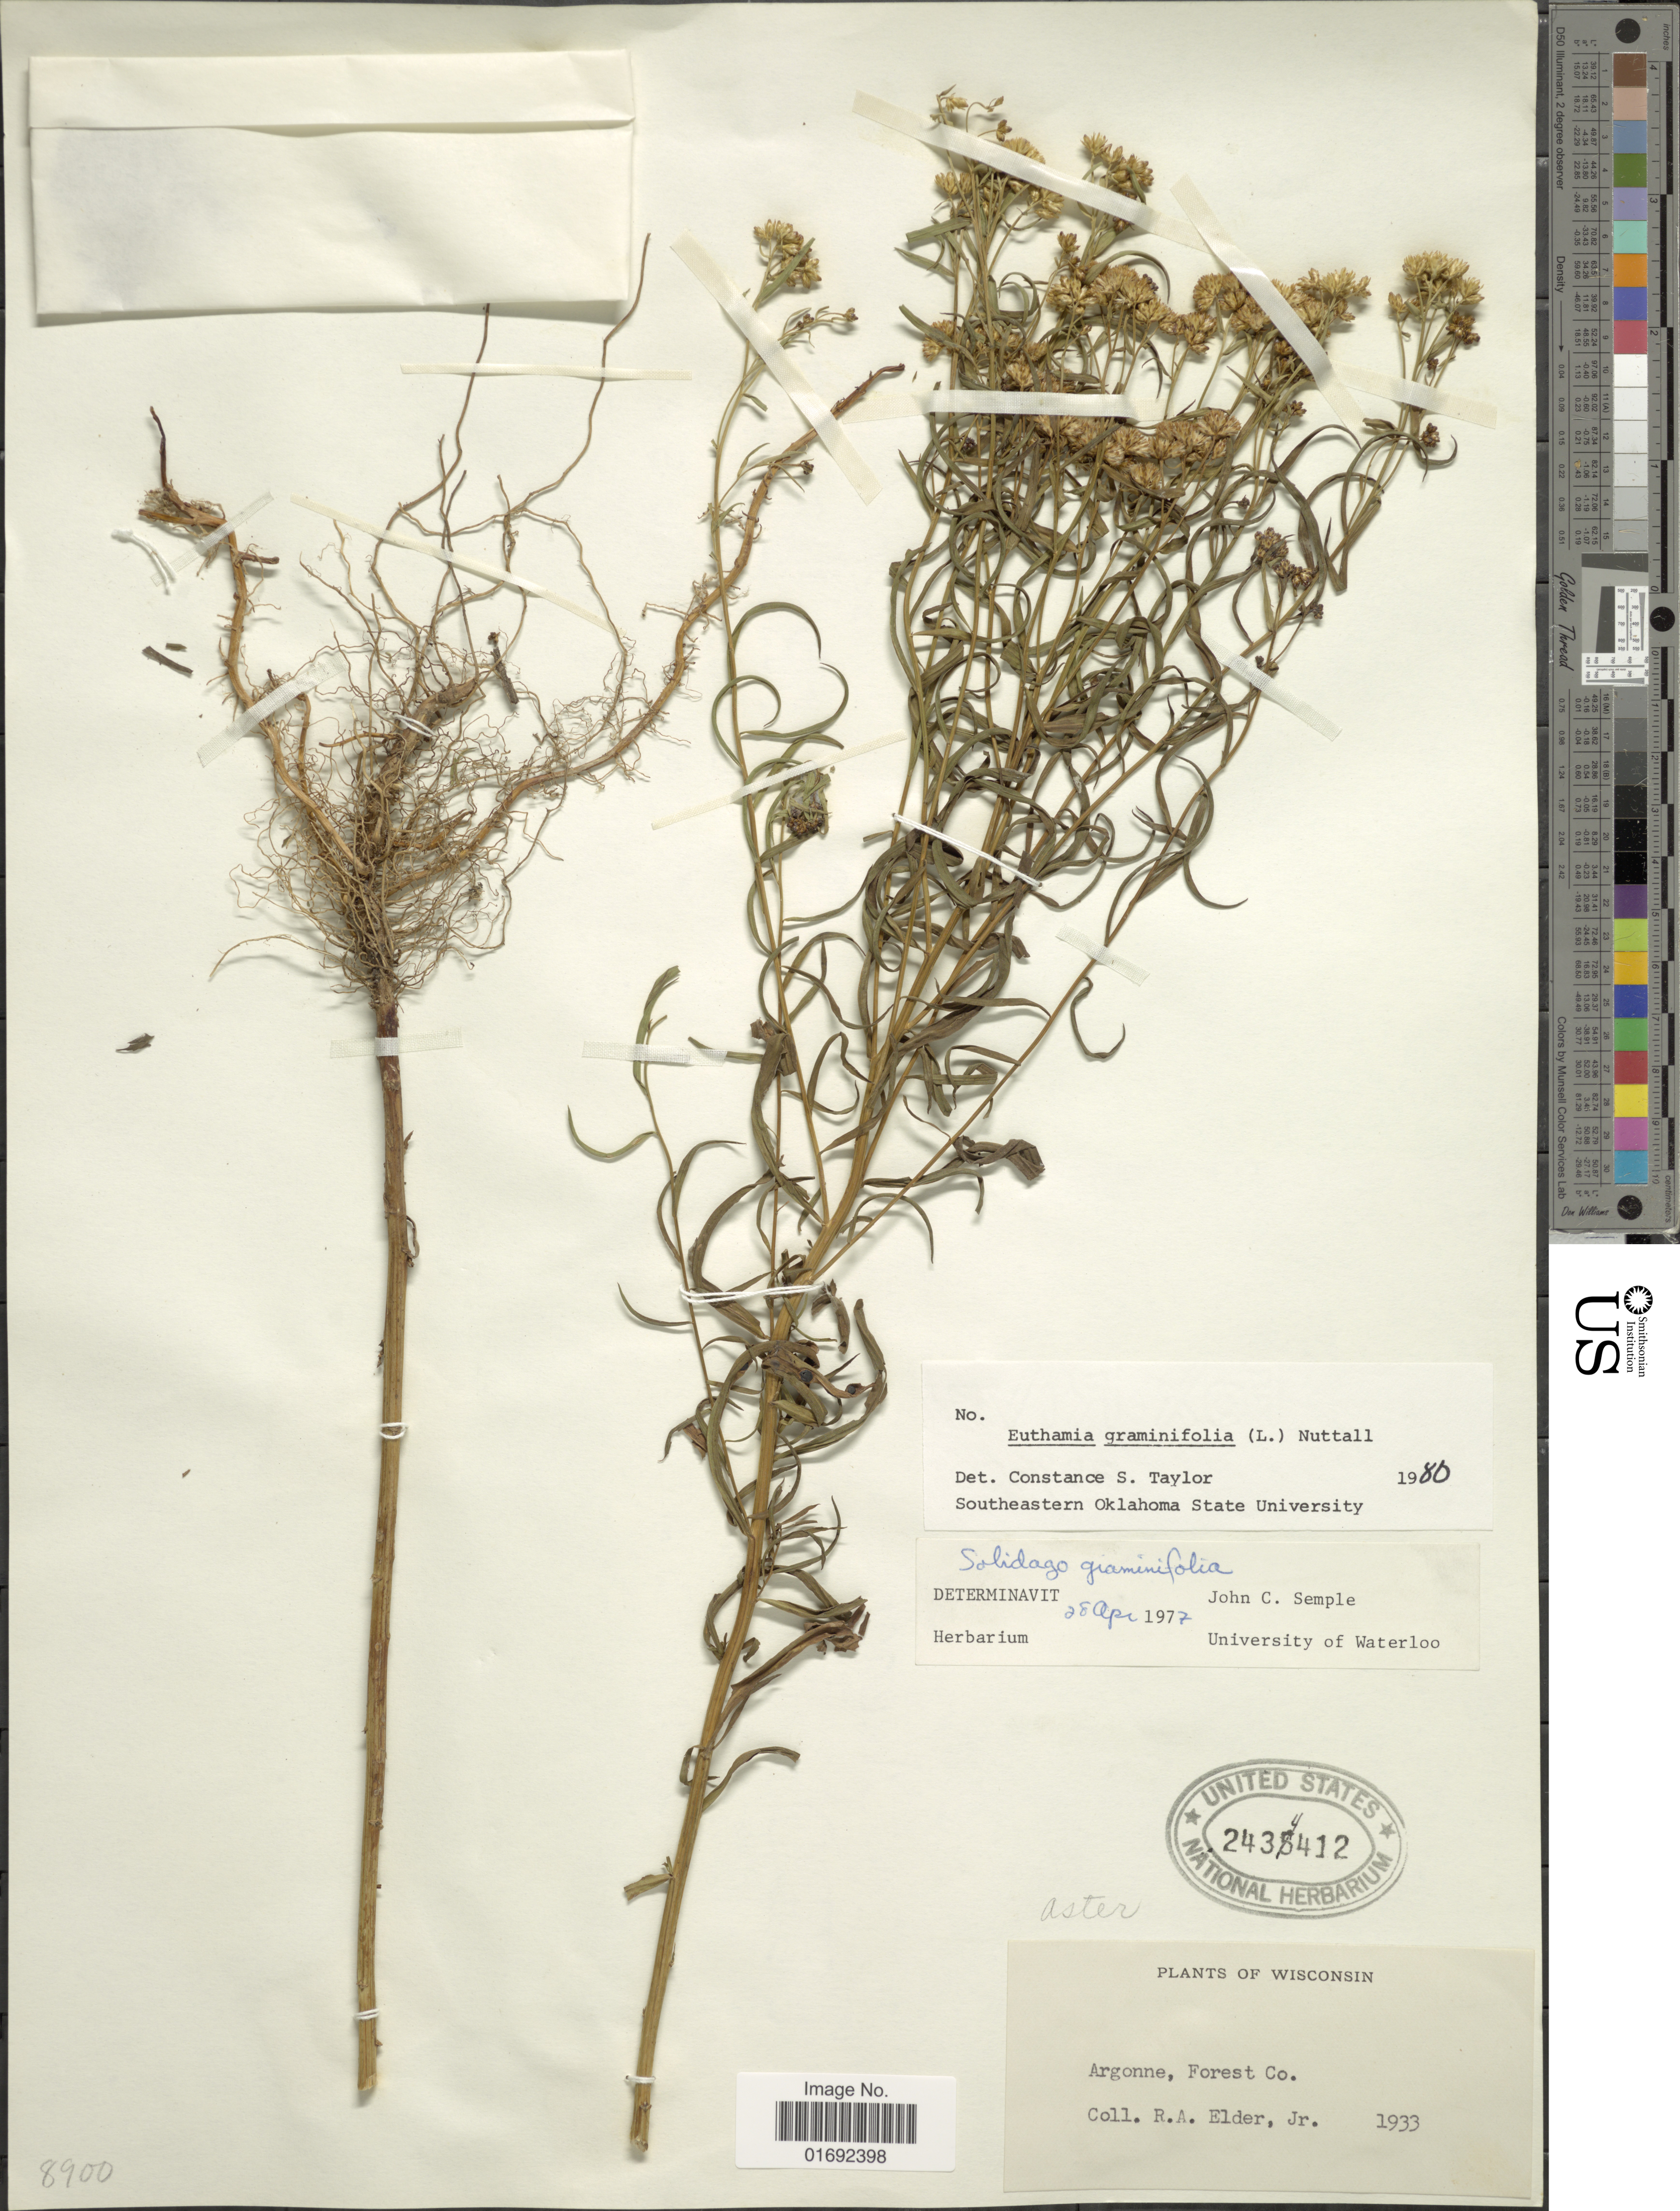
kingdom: Plantae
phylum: Tracheophyta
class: Magnoliopsida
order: Asterales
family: Asteraceae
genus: Euthamia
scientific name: Euthamia graminifolia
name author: (L.) Nutt.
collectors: R. Elder Jr.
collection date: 1933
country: United States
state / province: Wisconsin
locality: Argonne, Forest Co.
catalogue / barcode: US 2434412